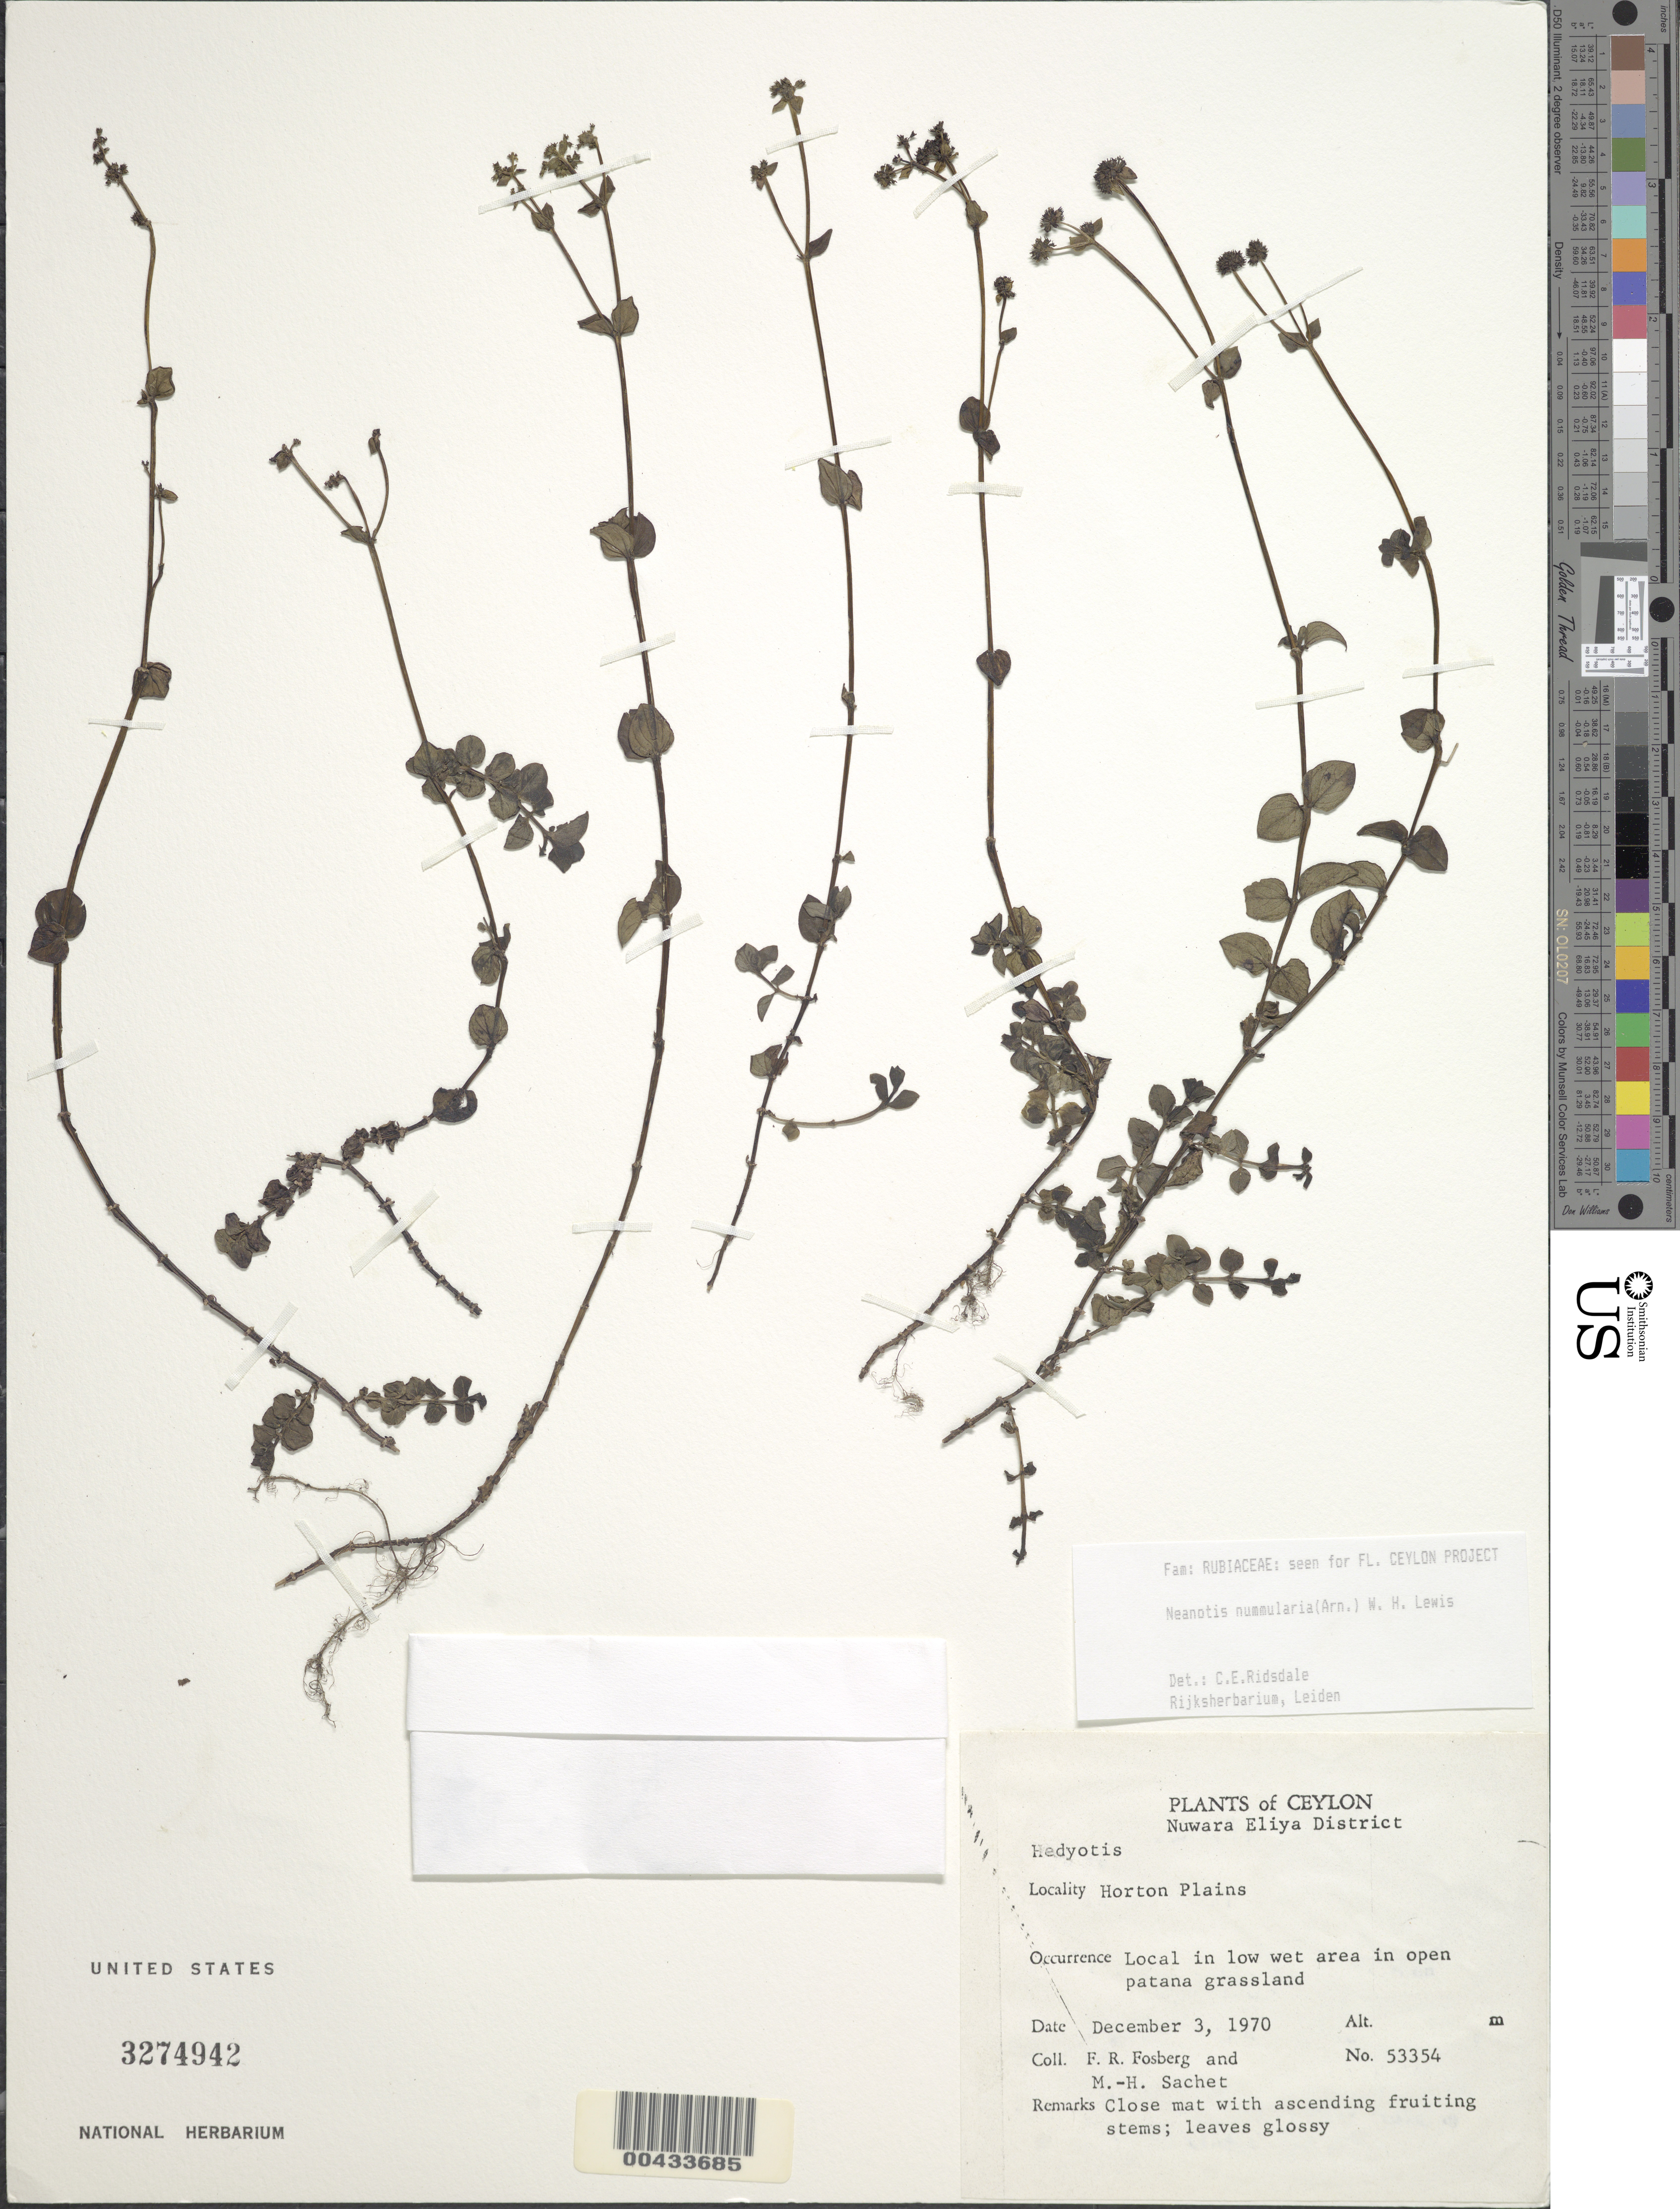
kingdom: Plantae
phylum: Tracheophyta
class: Magnoliopsida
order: Gentianales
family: Rubiaceae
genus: Neanotis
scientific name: Neanotis nummularia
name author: (Arn.) W.H. Lewis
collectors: F. R. Fosberg & M.-H. Sachet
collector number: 53354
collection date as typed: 03 Dec 1970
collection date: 1970-12-03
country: Sri Lanka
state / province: Central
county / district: Nuwara Eliya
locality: Horton Plains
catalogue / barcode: US 3274942